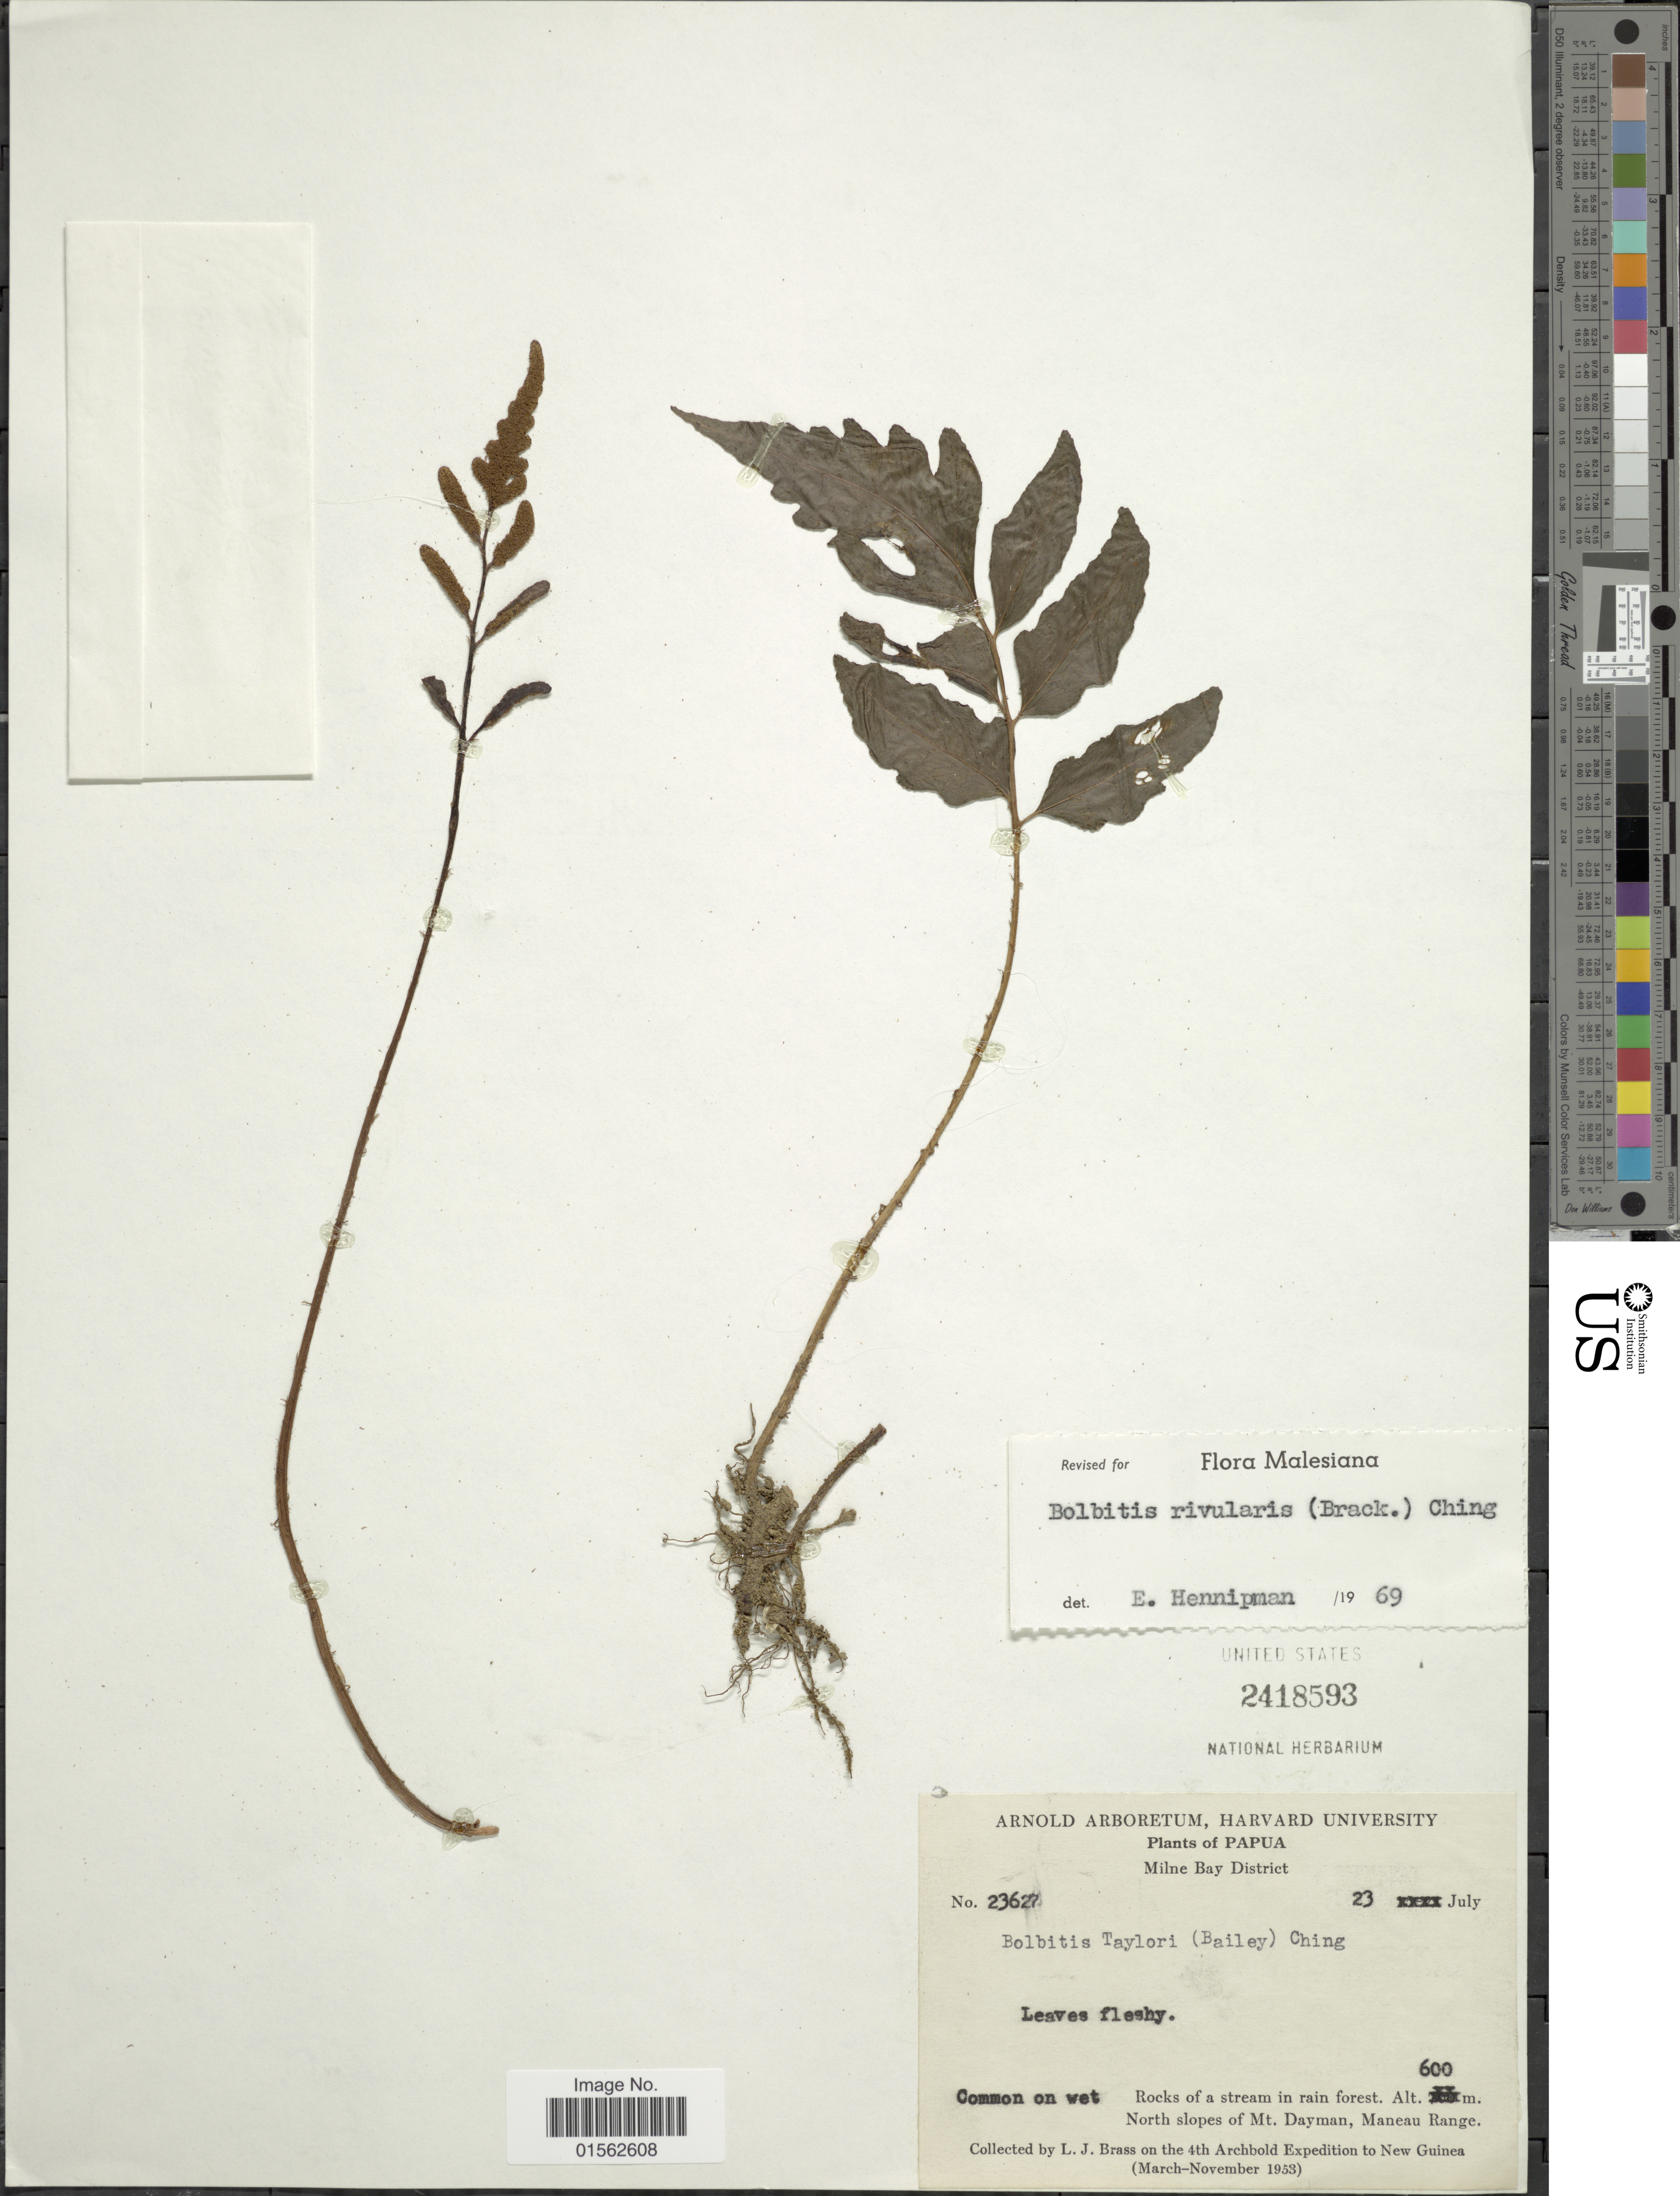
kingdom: Plantae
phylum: Tracheophyta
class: Polypodiopsida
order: Polypodiales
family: Dryopteridaceae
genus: Bolbitis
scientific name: Bolbitis rivularis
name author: (Brack.) Ching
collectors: L. J. Brass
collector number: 23627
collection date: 1953-07-23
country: Papua New Guinea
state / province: Milne Bay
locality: Milne Bay District, north slopes of Mt. Dayman, Maneau Range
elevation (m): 600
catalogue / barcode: US 2418593